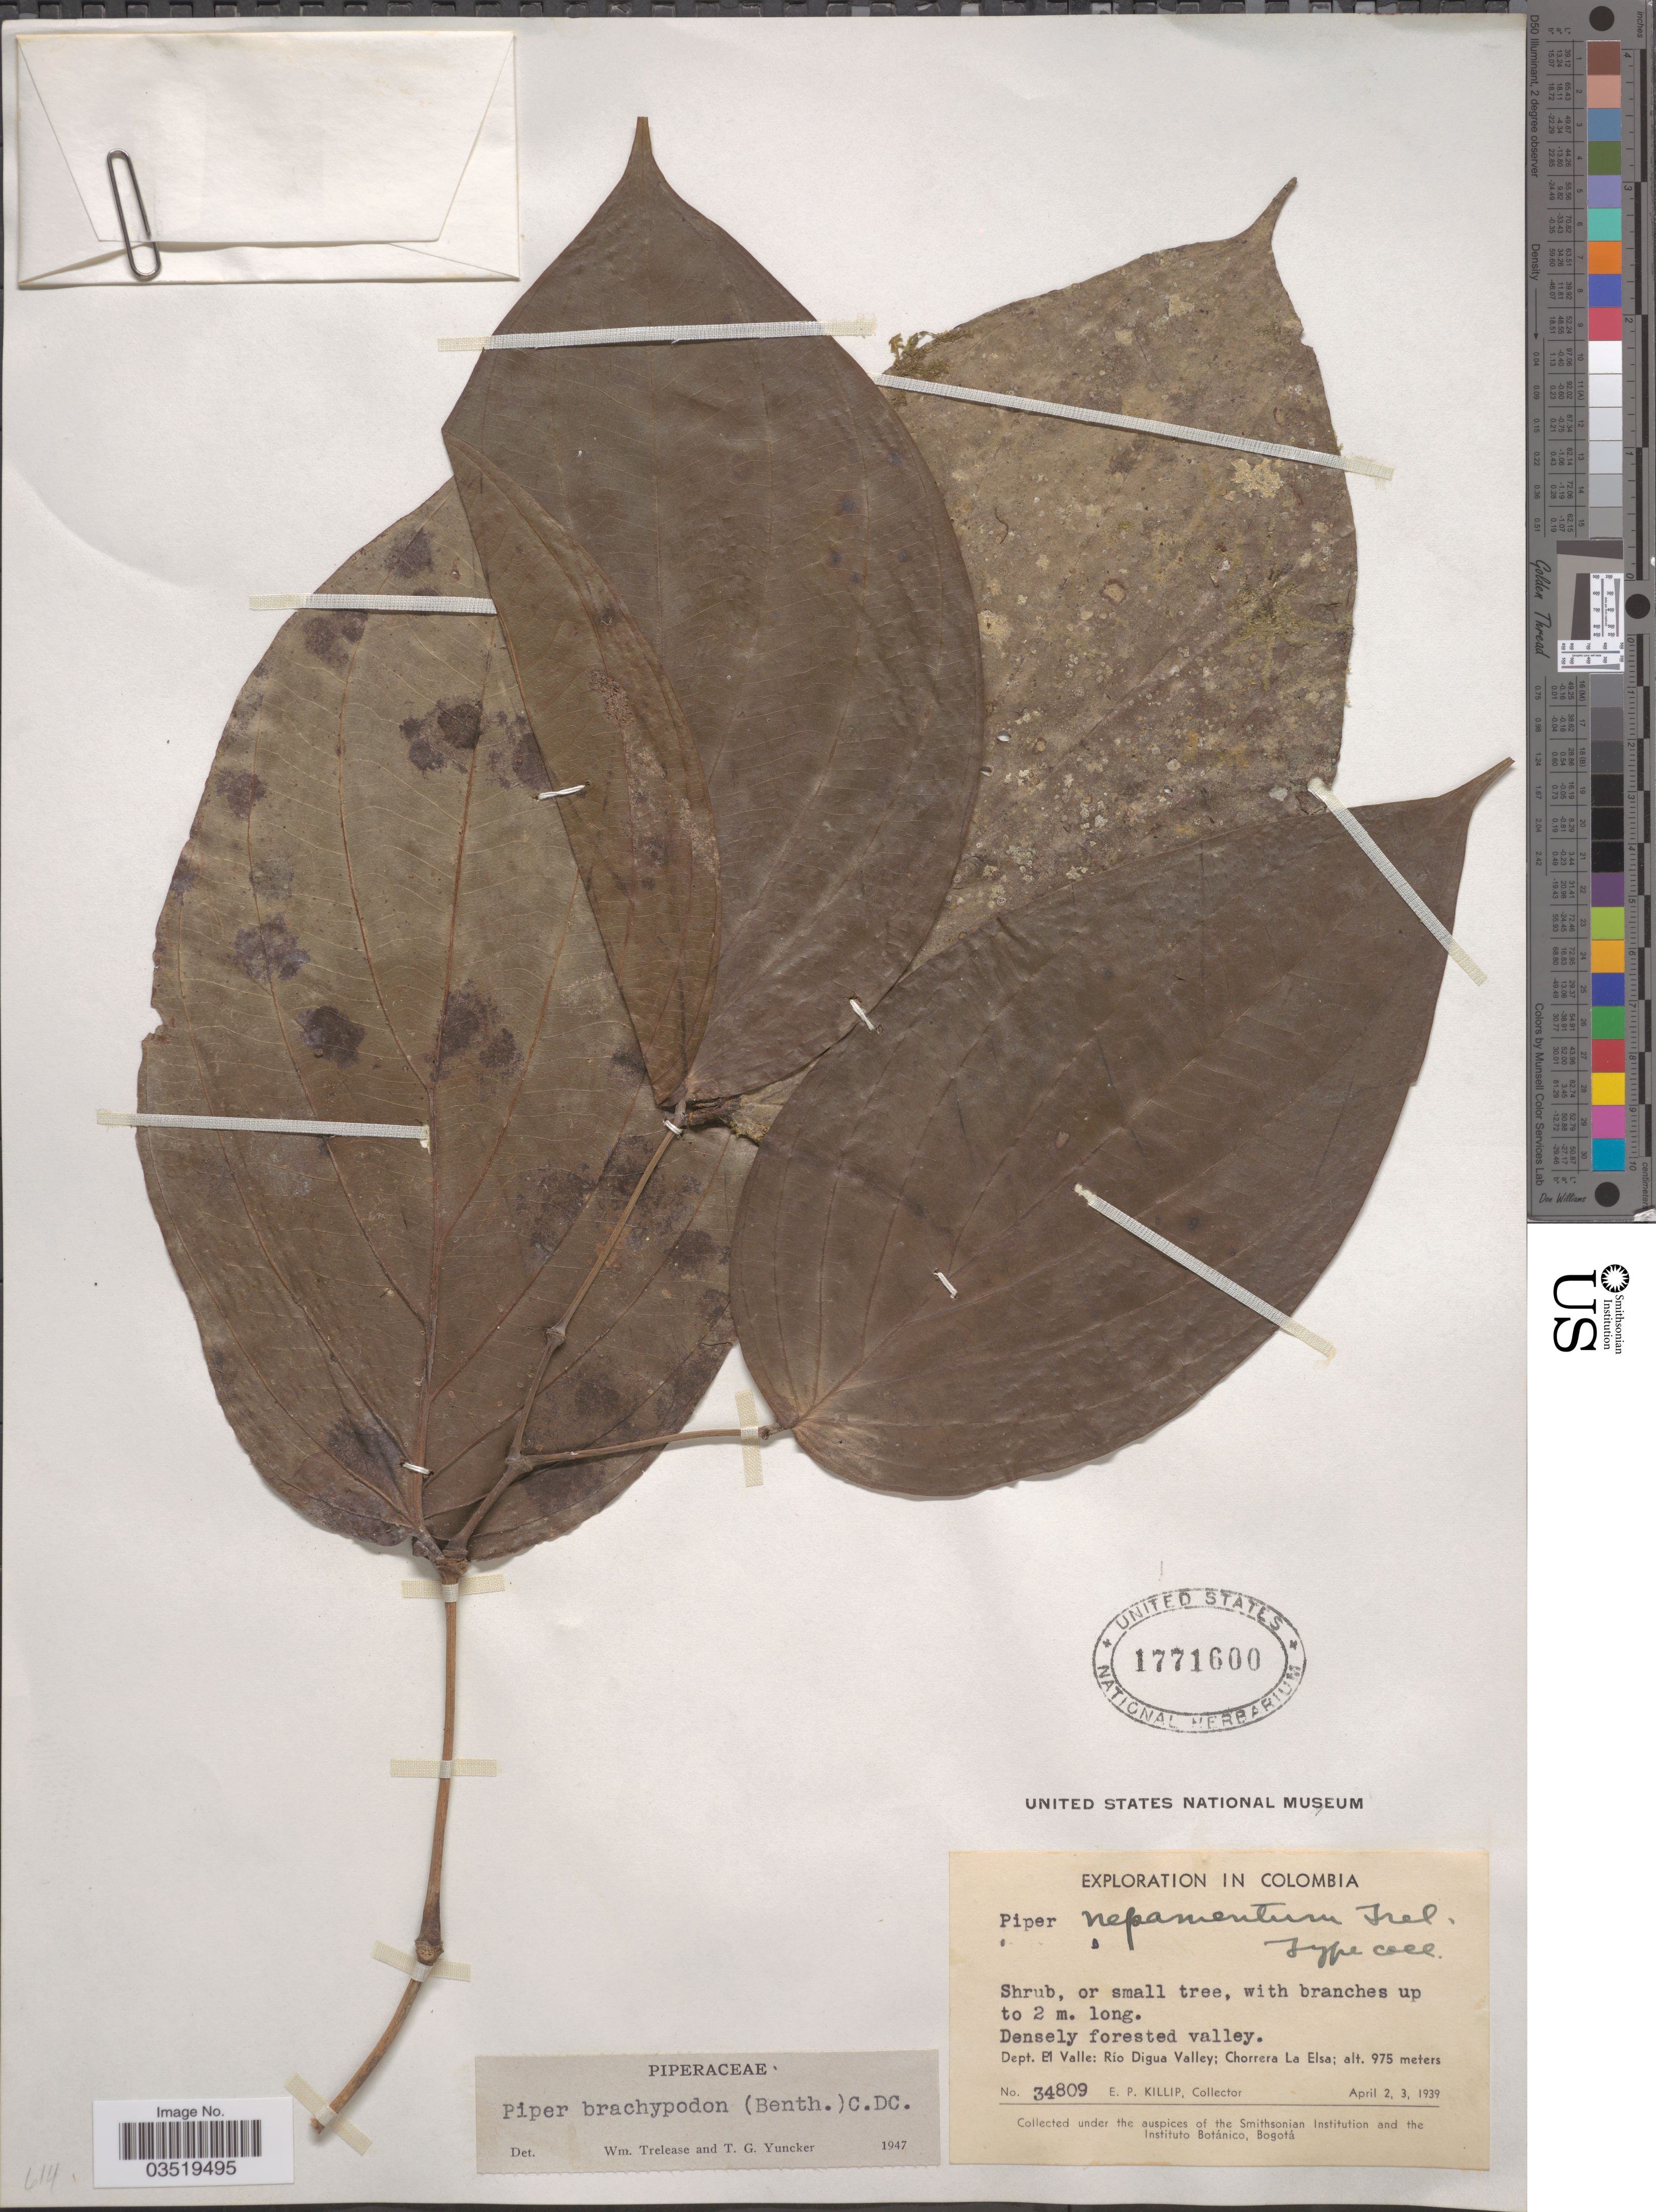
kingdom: Plantae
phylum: Tracheophyta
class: Magnoliopsida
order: Piperales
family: Piperaceae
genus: Piper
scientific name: Piper brachypodon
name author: (Benth.) C. DC.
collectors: E. P. Killip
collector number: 34809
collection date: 1939-04-02/1939-04-03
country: Colombia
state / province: Valle del Cauca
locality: Dept. El Valle: Río Digua Valley; Chorrera La Elsa.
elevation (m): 975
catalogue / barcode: US 1771600